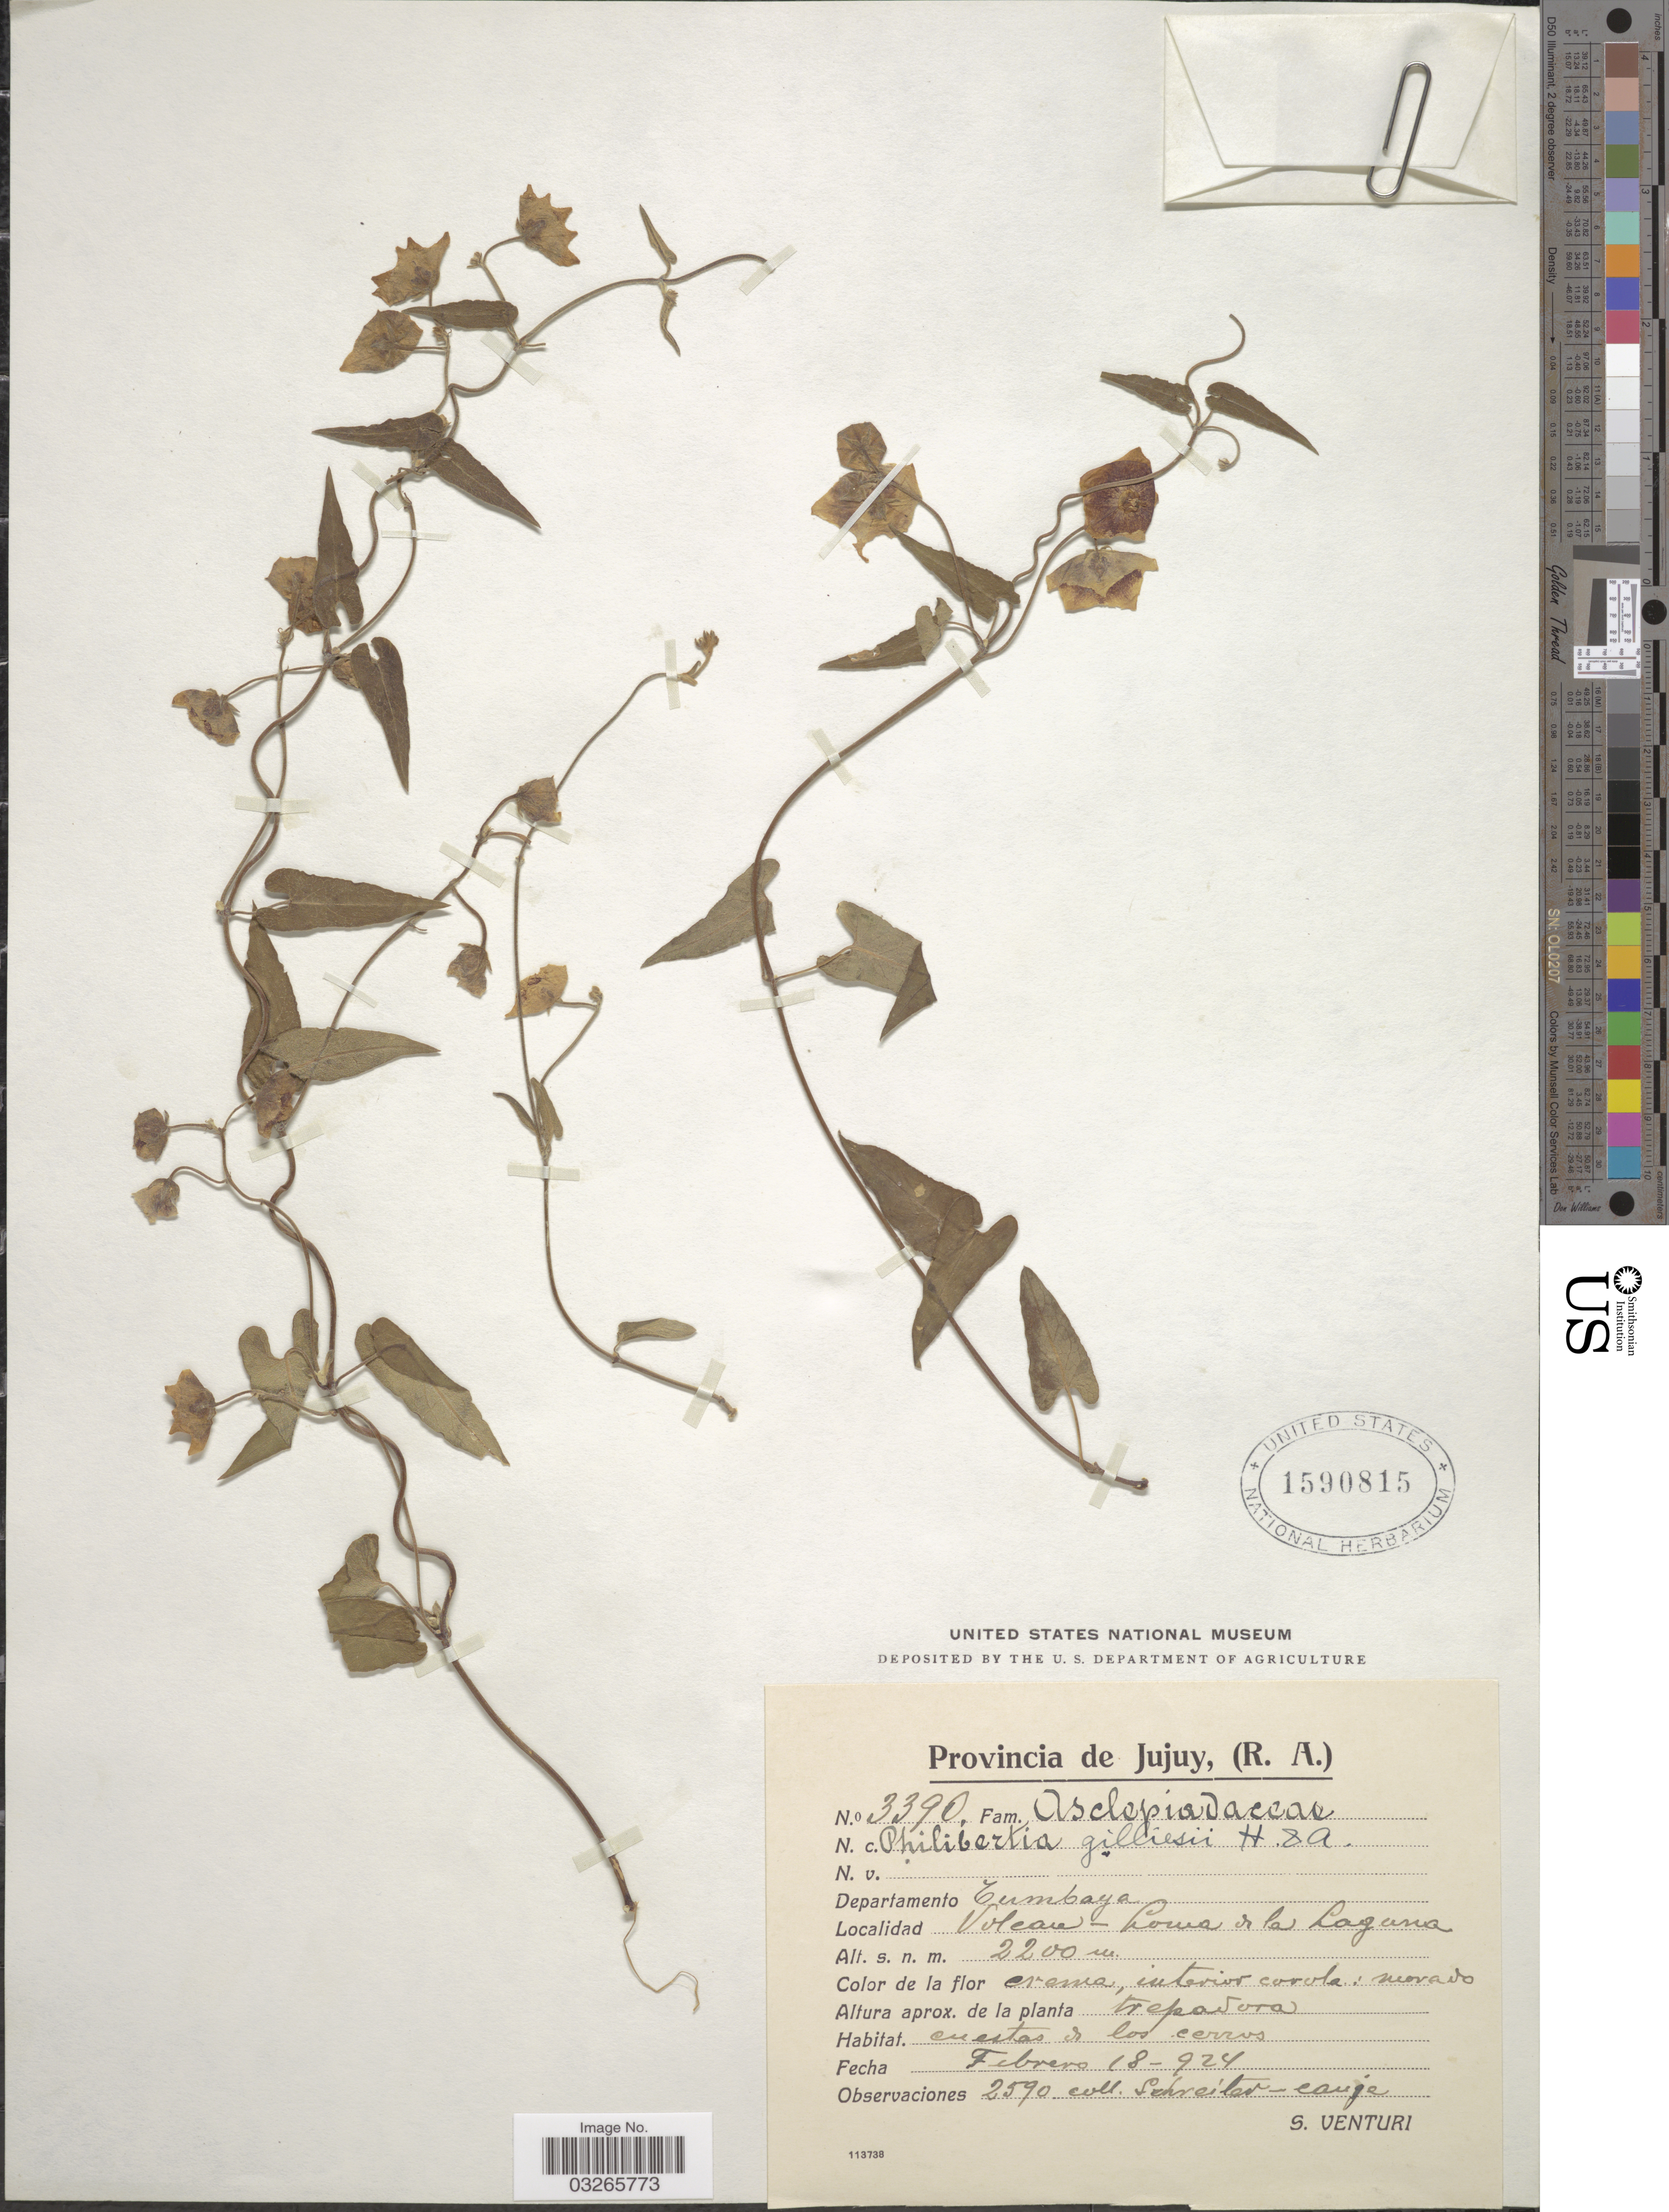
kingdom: Plantae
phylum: Tracheophyta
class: Magnoliopsida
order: Gentianales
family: Apocynaceae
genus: Sarcostemma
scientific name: Sarcostemma gilliesii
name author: (Hook. & Arn.) Decne.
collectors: S. Venturi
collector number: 3390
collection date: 1924-02-18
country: Argentina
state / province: Jujuy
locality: Provincia Jujuy. Departamento Volcan- Loma de la Laguna.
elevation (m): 2200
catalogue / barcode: US 1590815